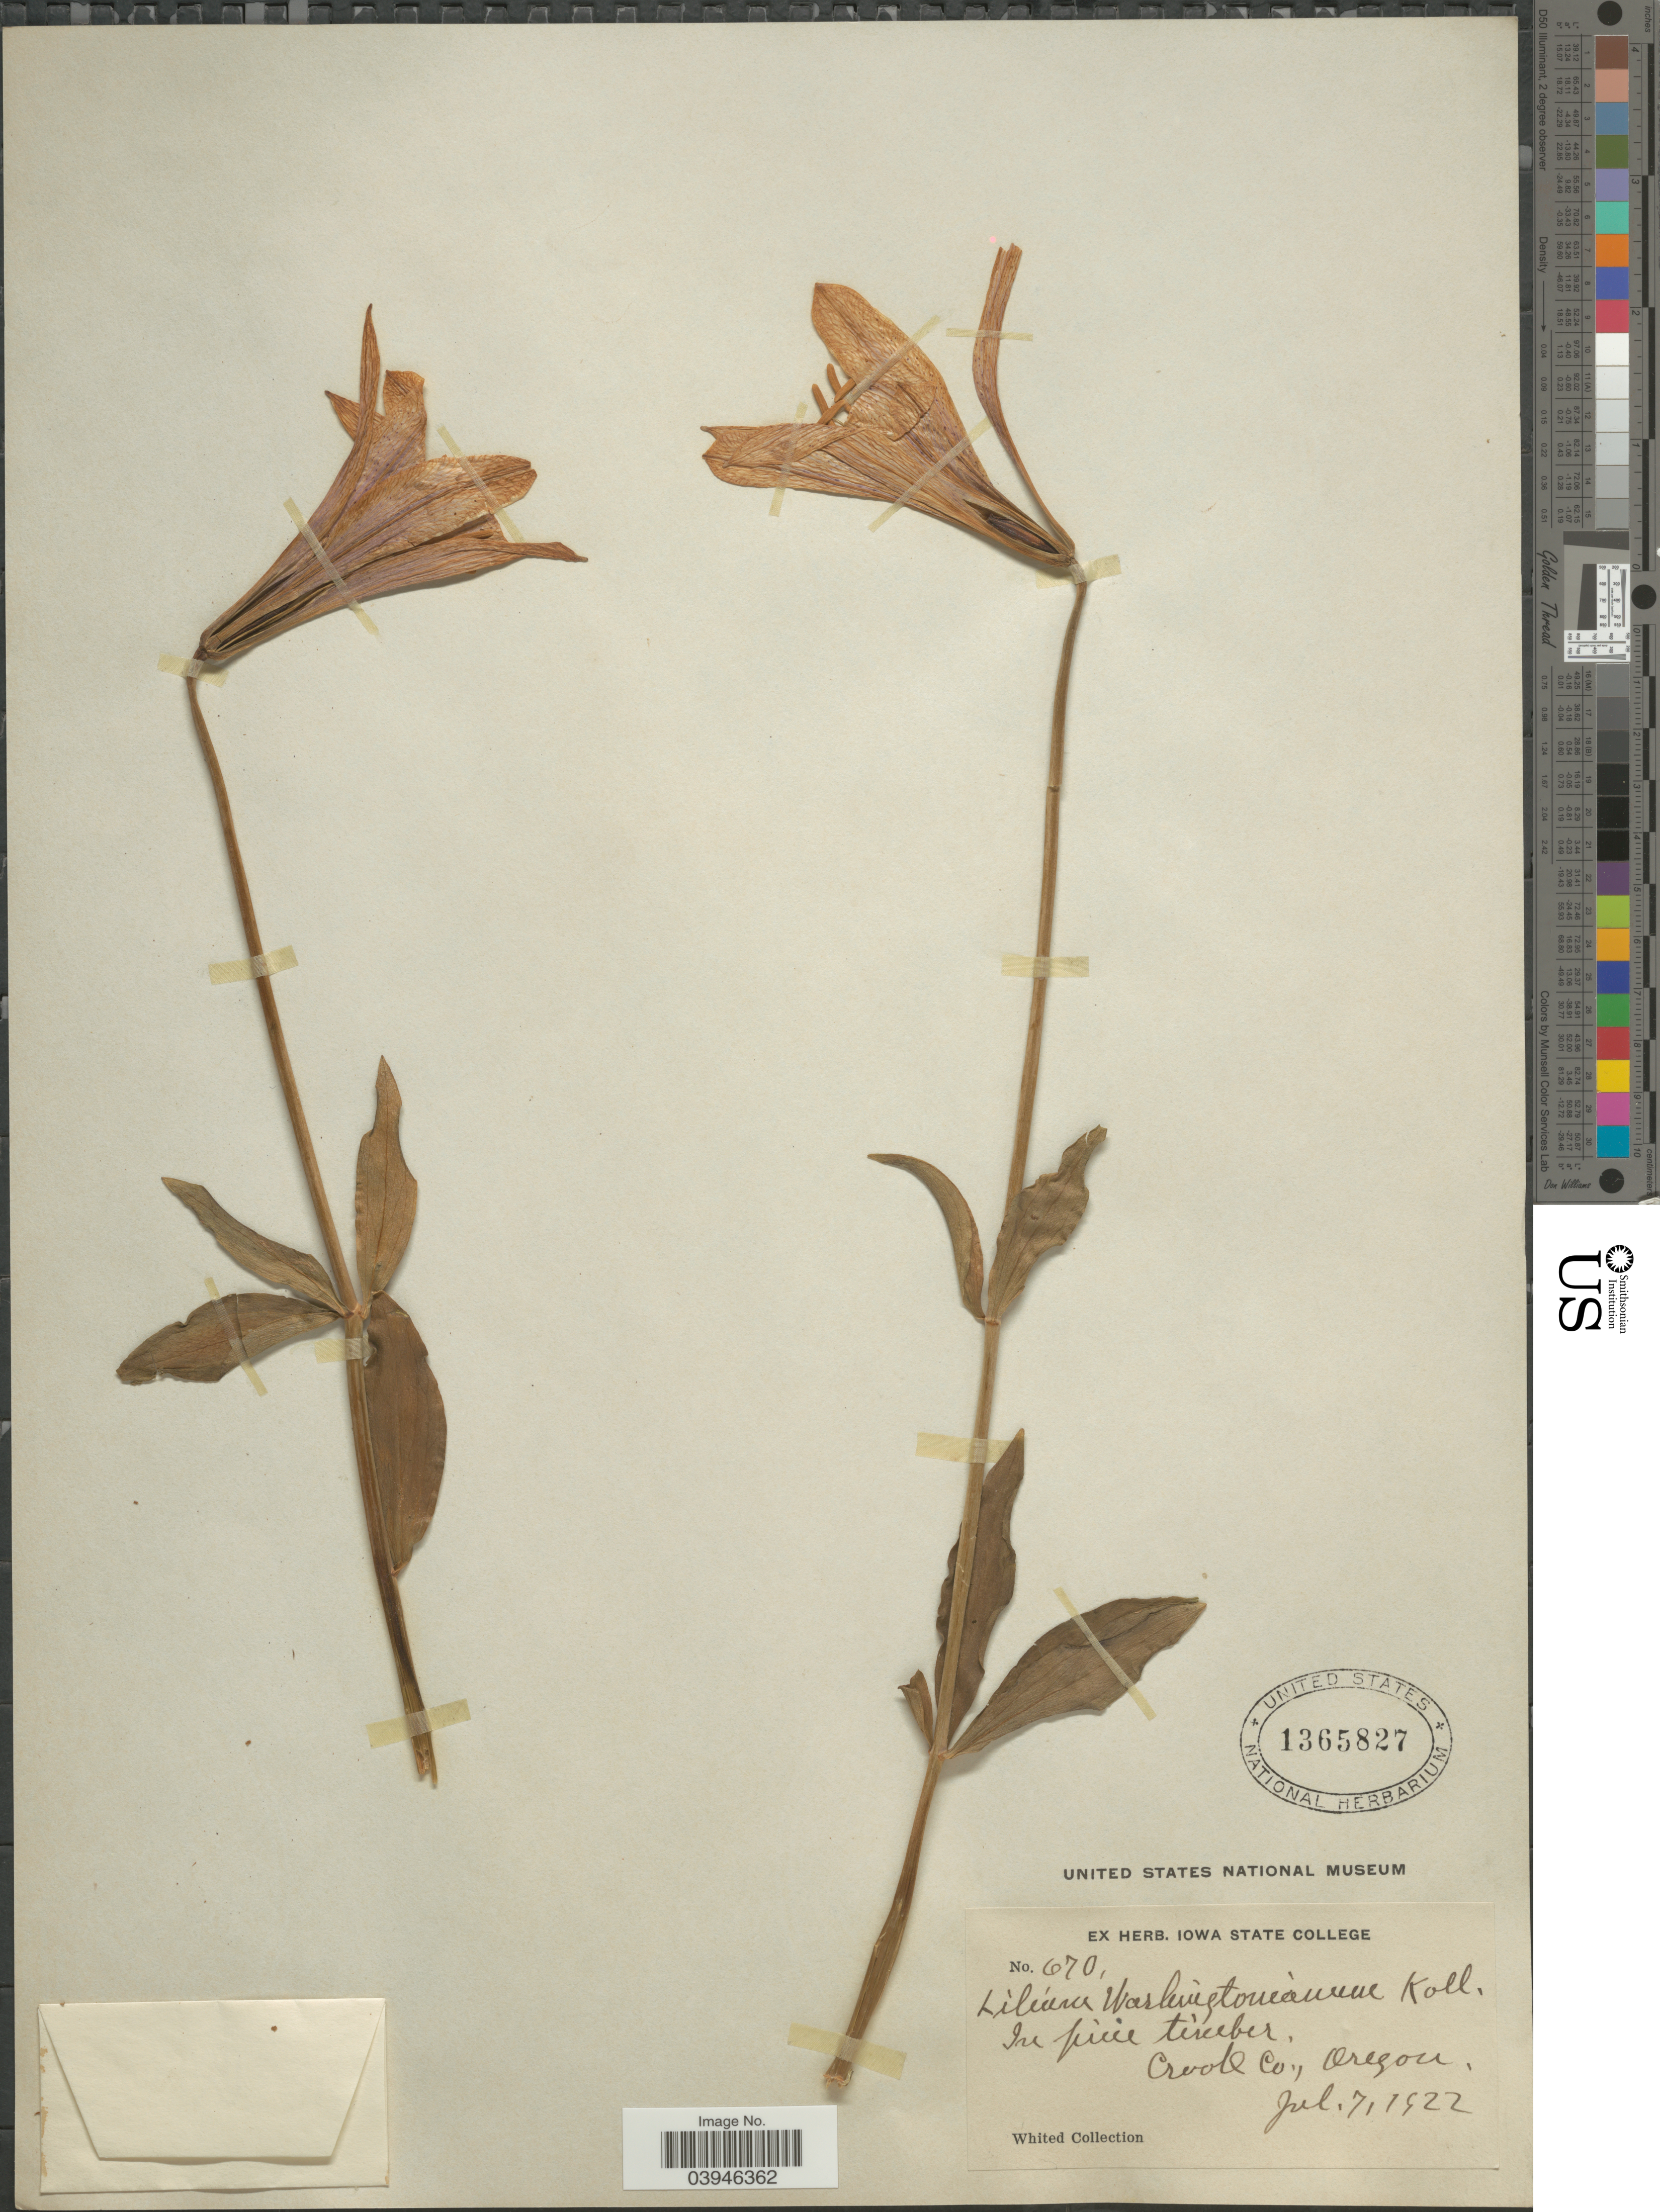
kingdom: Plantae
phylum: Tracheophyta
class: Liliopsida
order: Liliales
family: Liliaceae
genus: Lilium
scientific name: Lilium washingtonianum subsp. purpurascens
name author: (Stearn) M.W. Skinner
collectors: Whited Collection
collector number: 670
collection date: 1922-07-07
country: United States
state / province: Oregon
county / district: Crook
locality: In pine timber, Crook Co.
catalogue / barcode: US 1365827